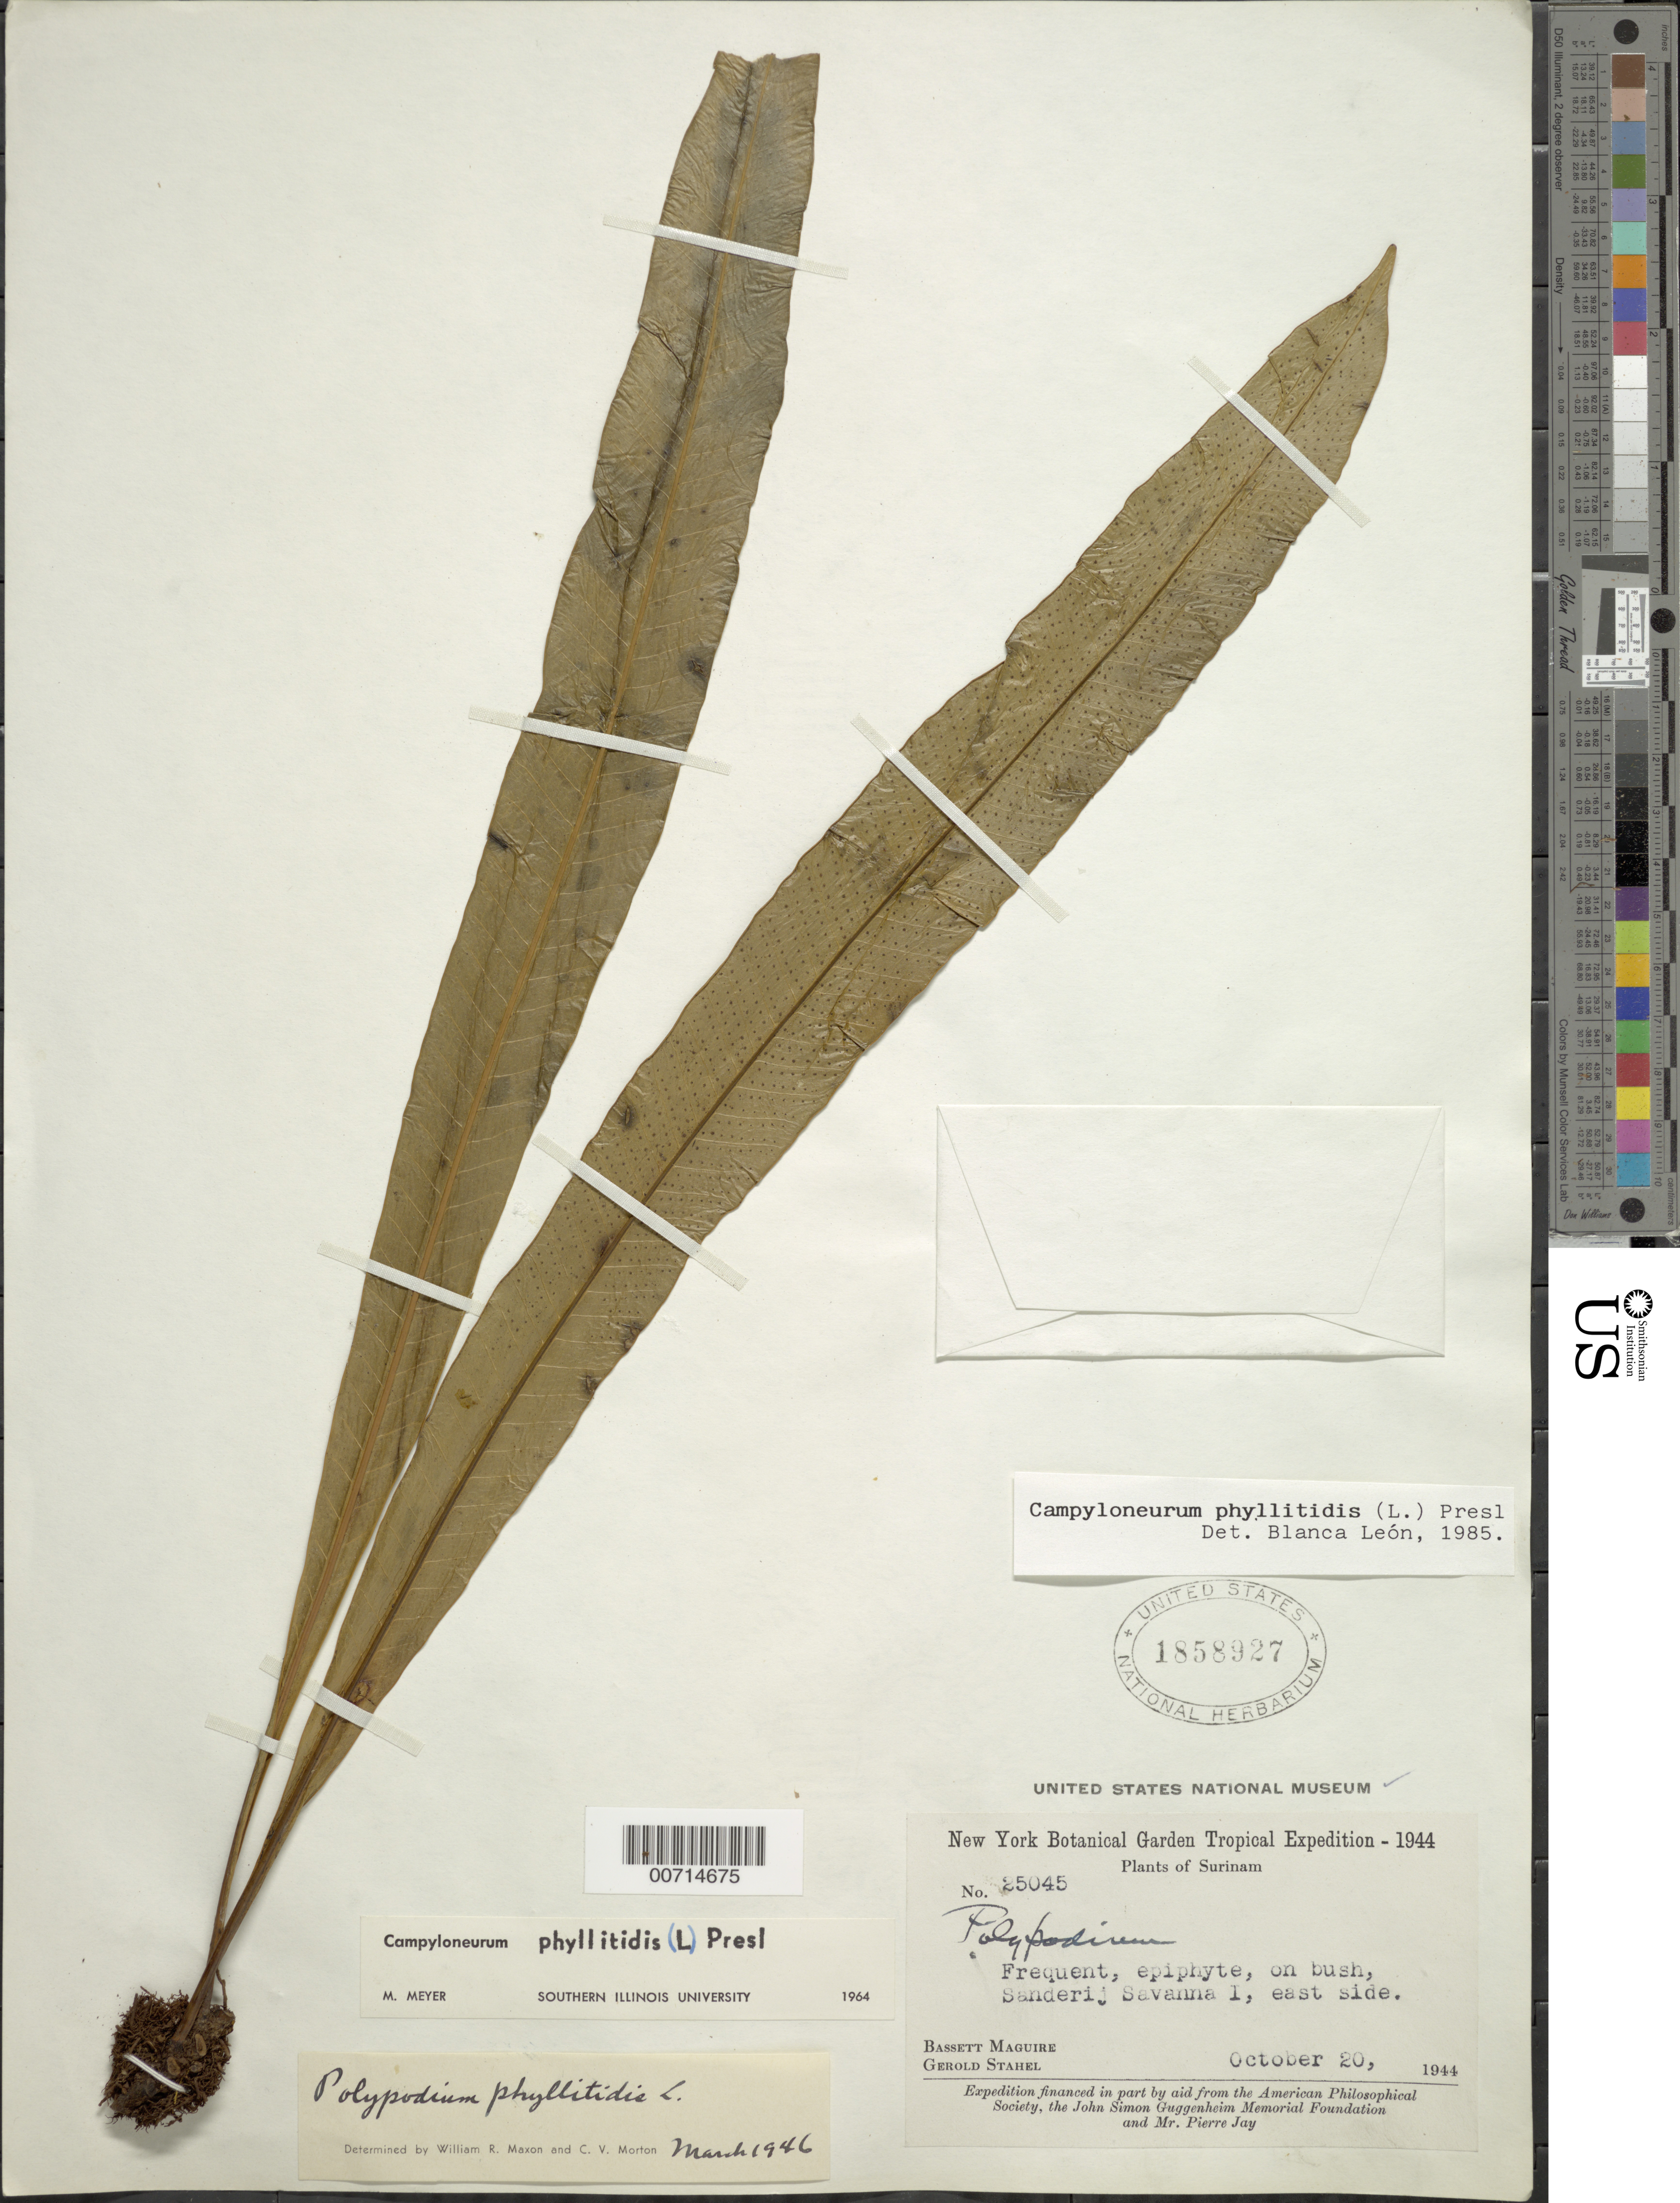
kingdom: Plantae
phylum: Tracheophyta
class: Polypodiopsida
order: Polypodiales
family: Polypodiaceae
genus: Campyloneurum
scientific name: Campyloneurum phyllitidis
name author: (L.) C. Presl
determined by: Leon, N.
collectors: B. Maguire & G. Stahel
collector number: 25045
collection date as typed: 20-Oct-44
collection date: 1944-10-20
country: Suriname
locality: Zanderij I, Savanna I, east side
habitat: On bush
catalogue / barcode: US 1858927